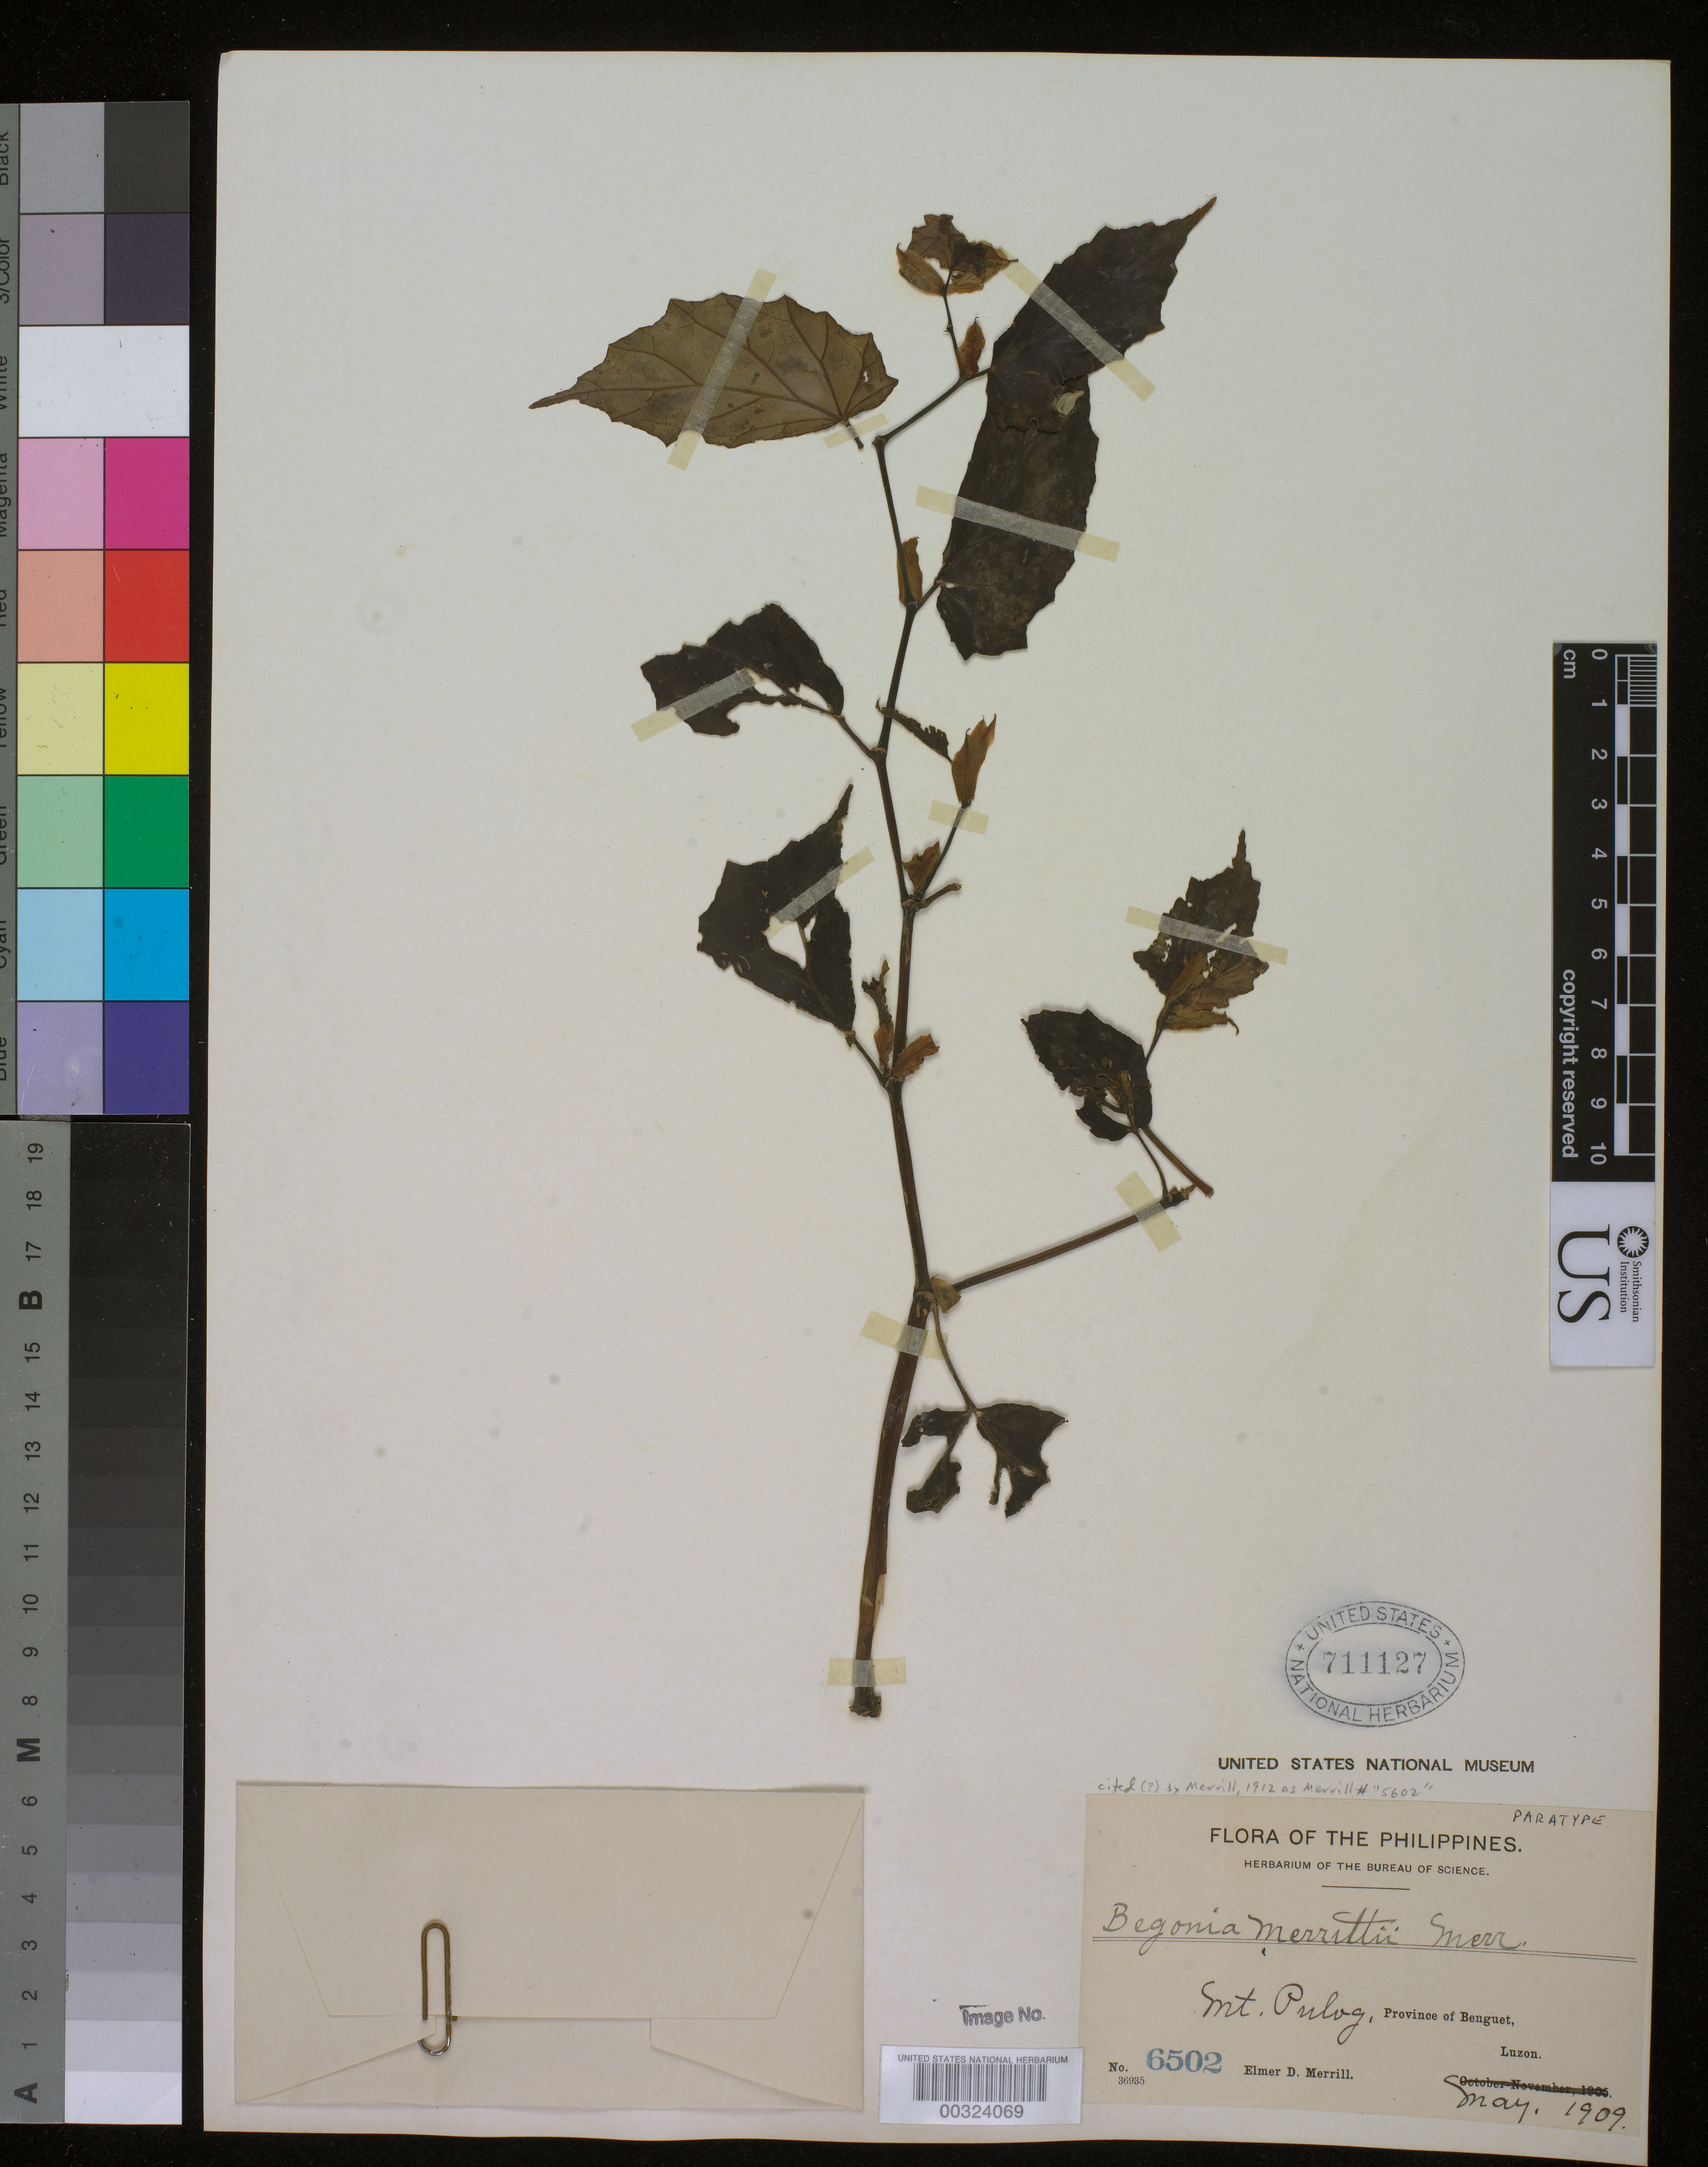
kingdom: Plantae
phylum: Tracheophyta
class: Magnoliopsida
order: Cucurbitales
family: Begoniaceae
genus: Begonia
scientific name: Begonia merrittii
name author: Merr.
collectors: E. D. Merrill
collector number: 6502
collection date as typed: May 1909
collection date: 1909-05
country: Philippines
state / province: Cordillera (Administrative Region)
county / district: Benguet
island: Luzon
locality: Mt. Pulog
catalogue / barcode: US 711127